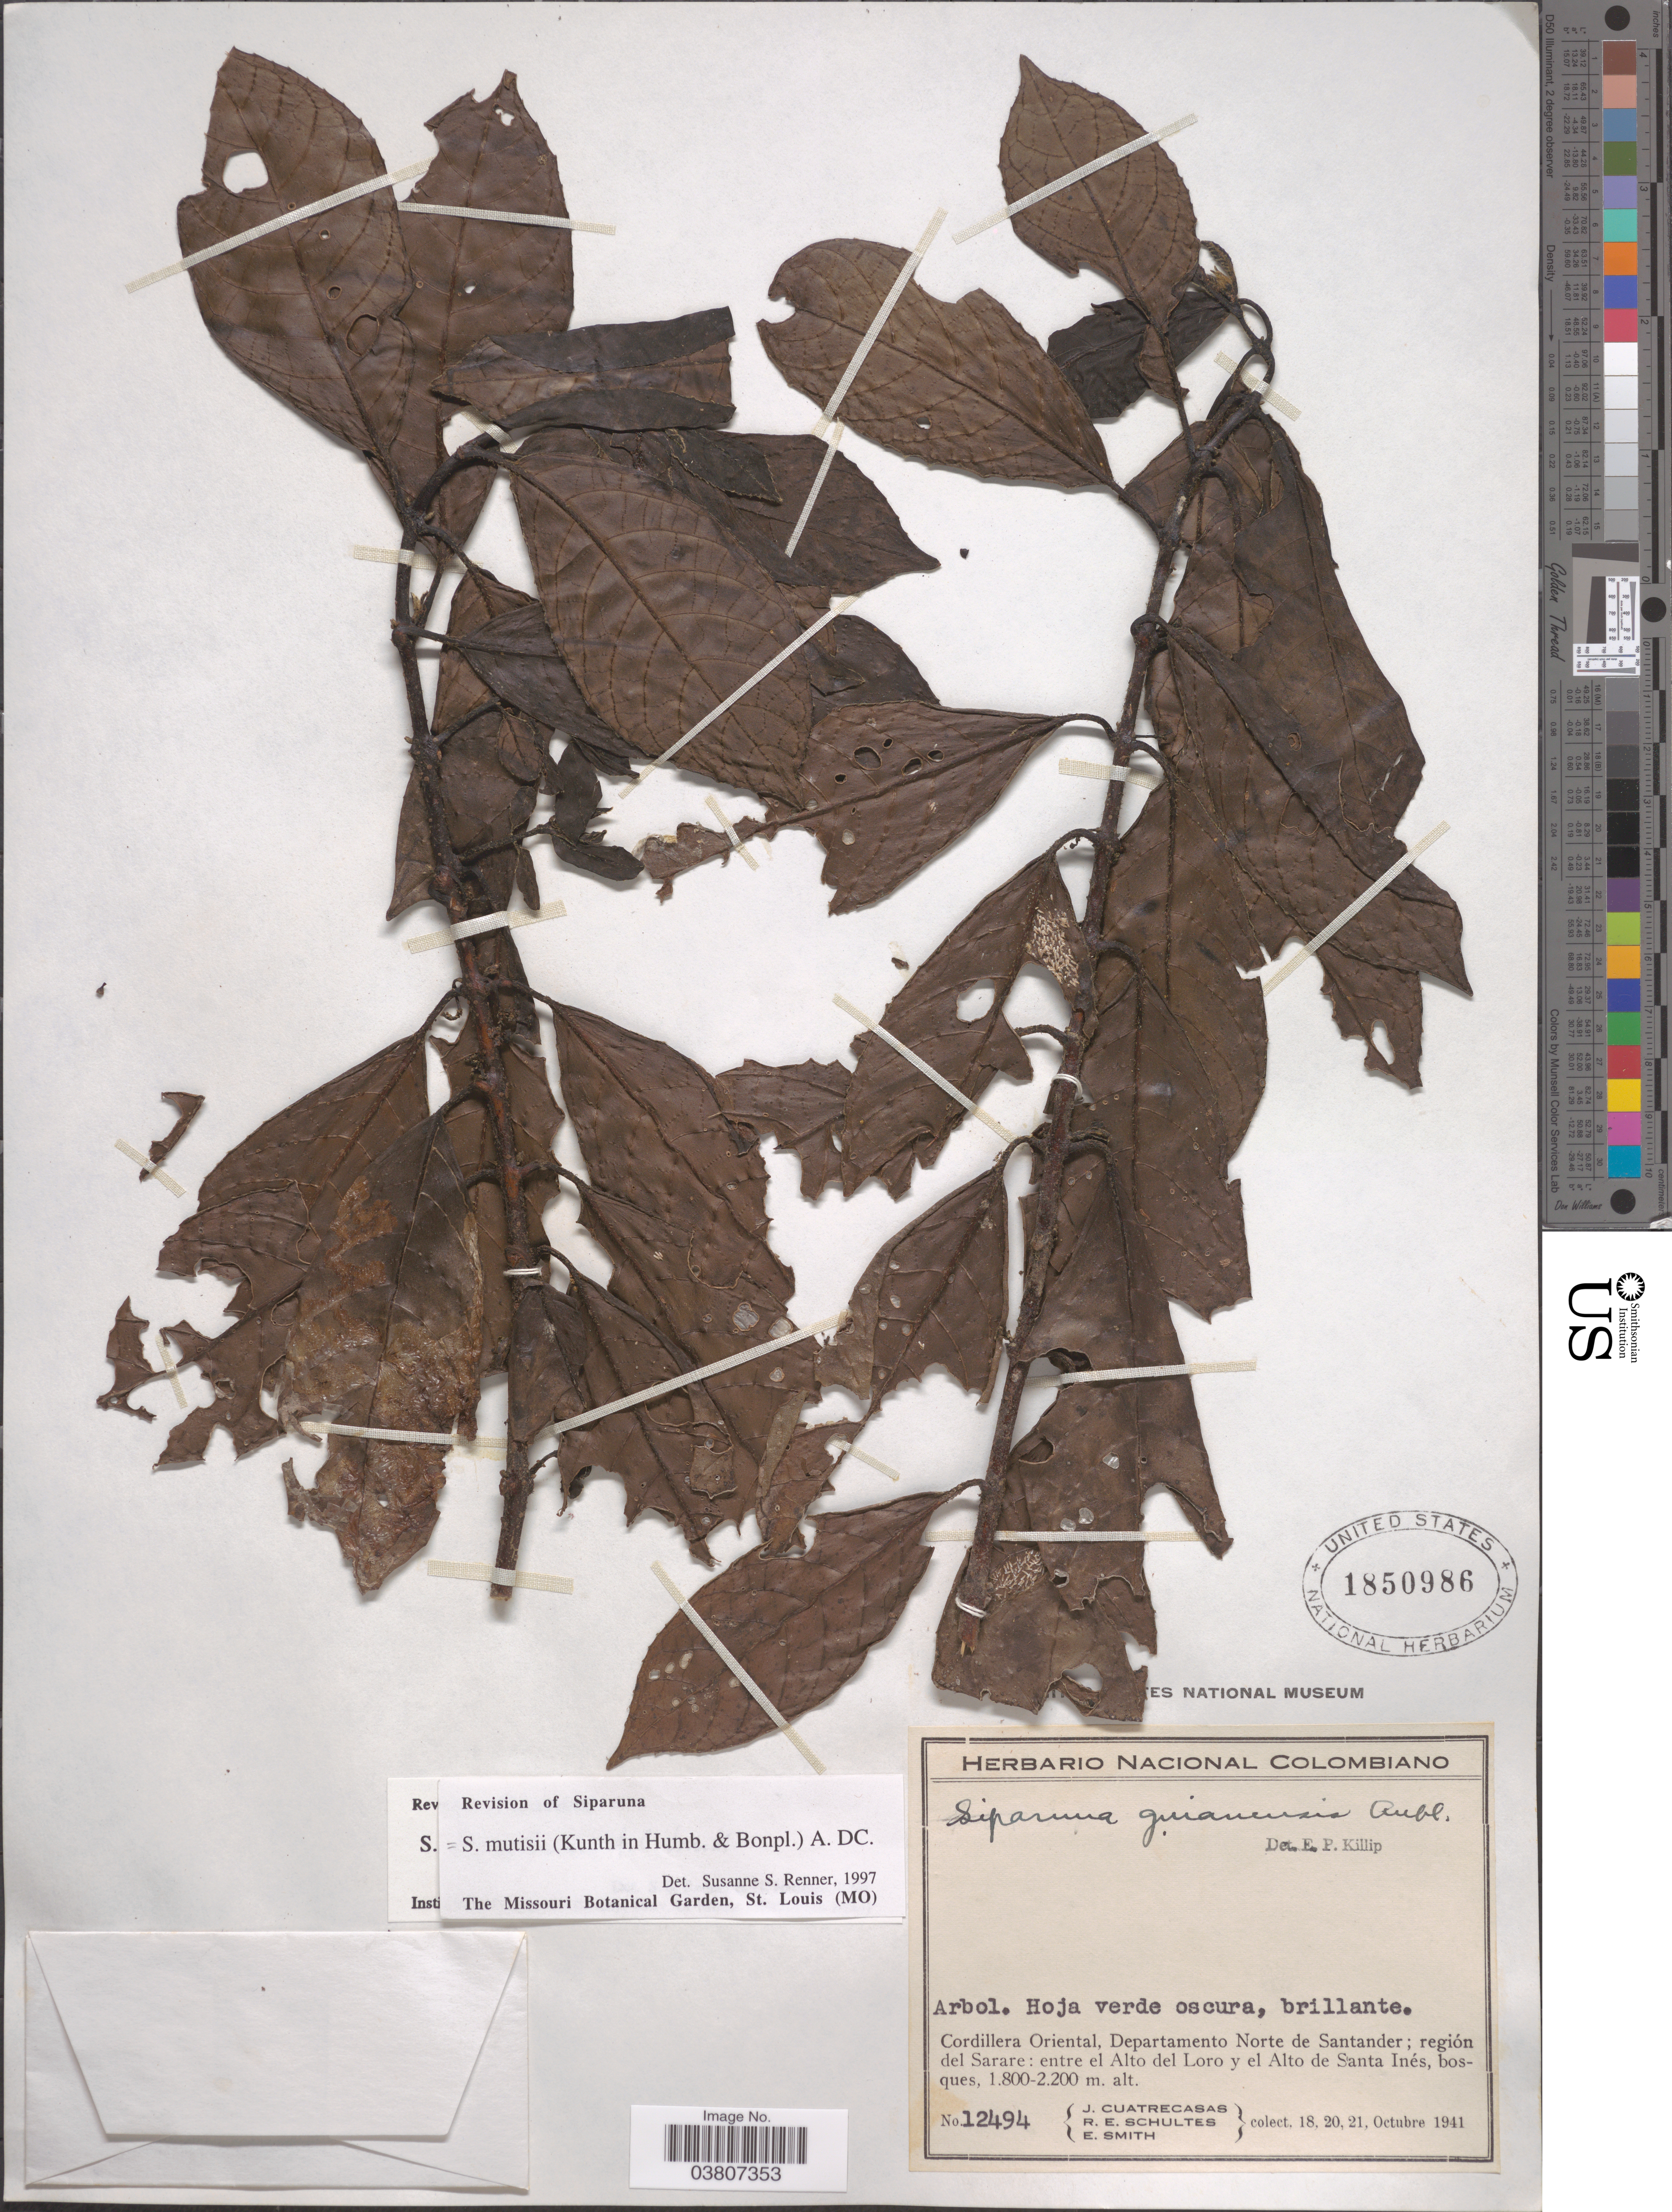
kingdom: Plantae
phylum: Tracheophyta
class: Magnoliopsida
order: Laurales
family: Siparunaceae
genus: Siparuna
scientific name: Siparuna mutisii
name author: (Kunth) A. DC.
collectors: J. Cuatrecasas, R. E. Schultes & E. Smith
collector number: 12494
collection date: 1941-10-18/1941-10-21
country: Colombia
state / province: Norte de Santander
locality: Cordillera Oriental, Departamento Norte de Santander; región del Sarare: entre el Alto del Loro y el Alto de Santa Inés.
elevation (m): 1800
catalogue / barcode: US 1850986